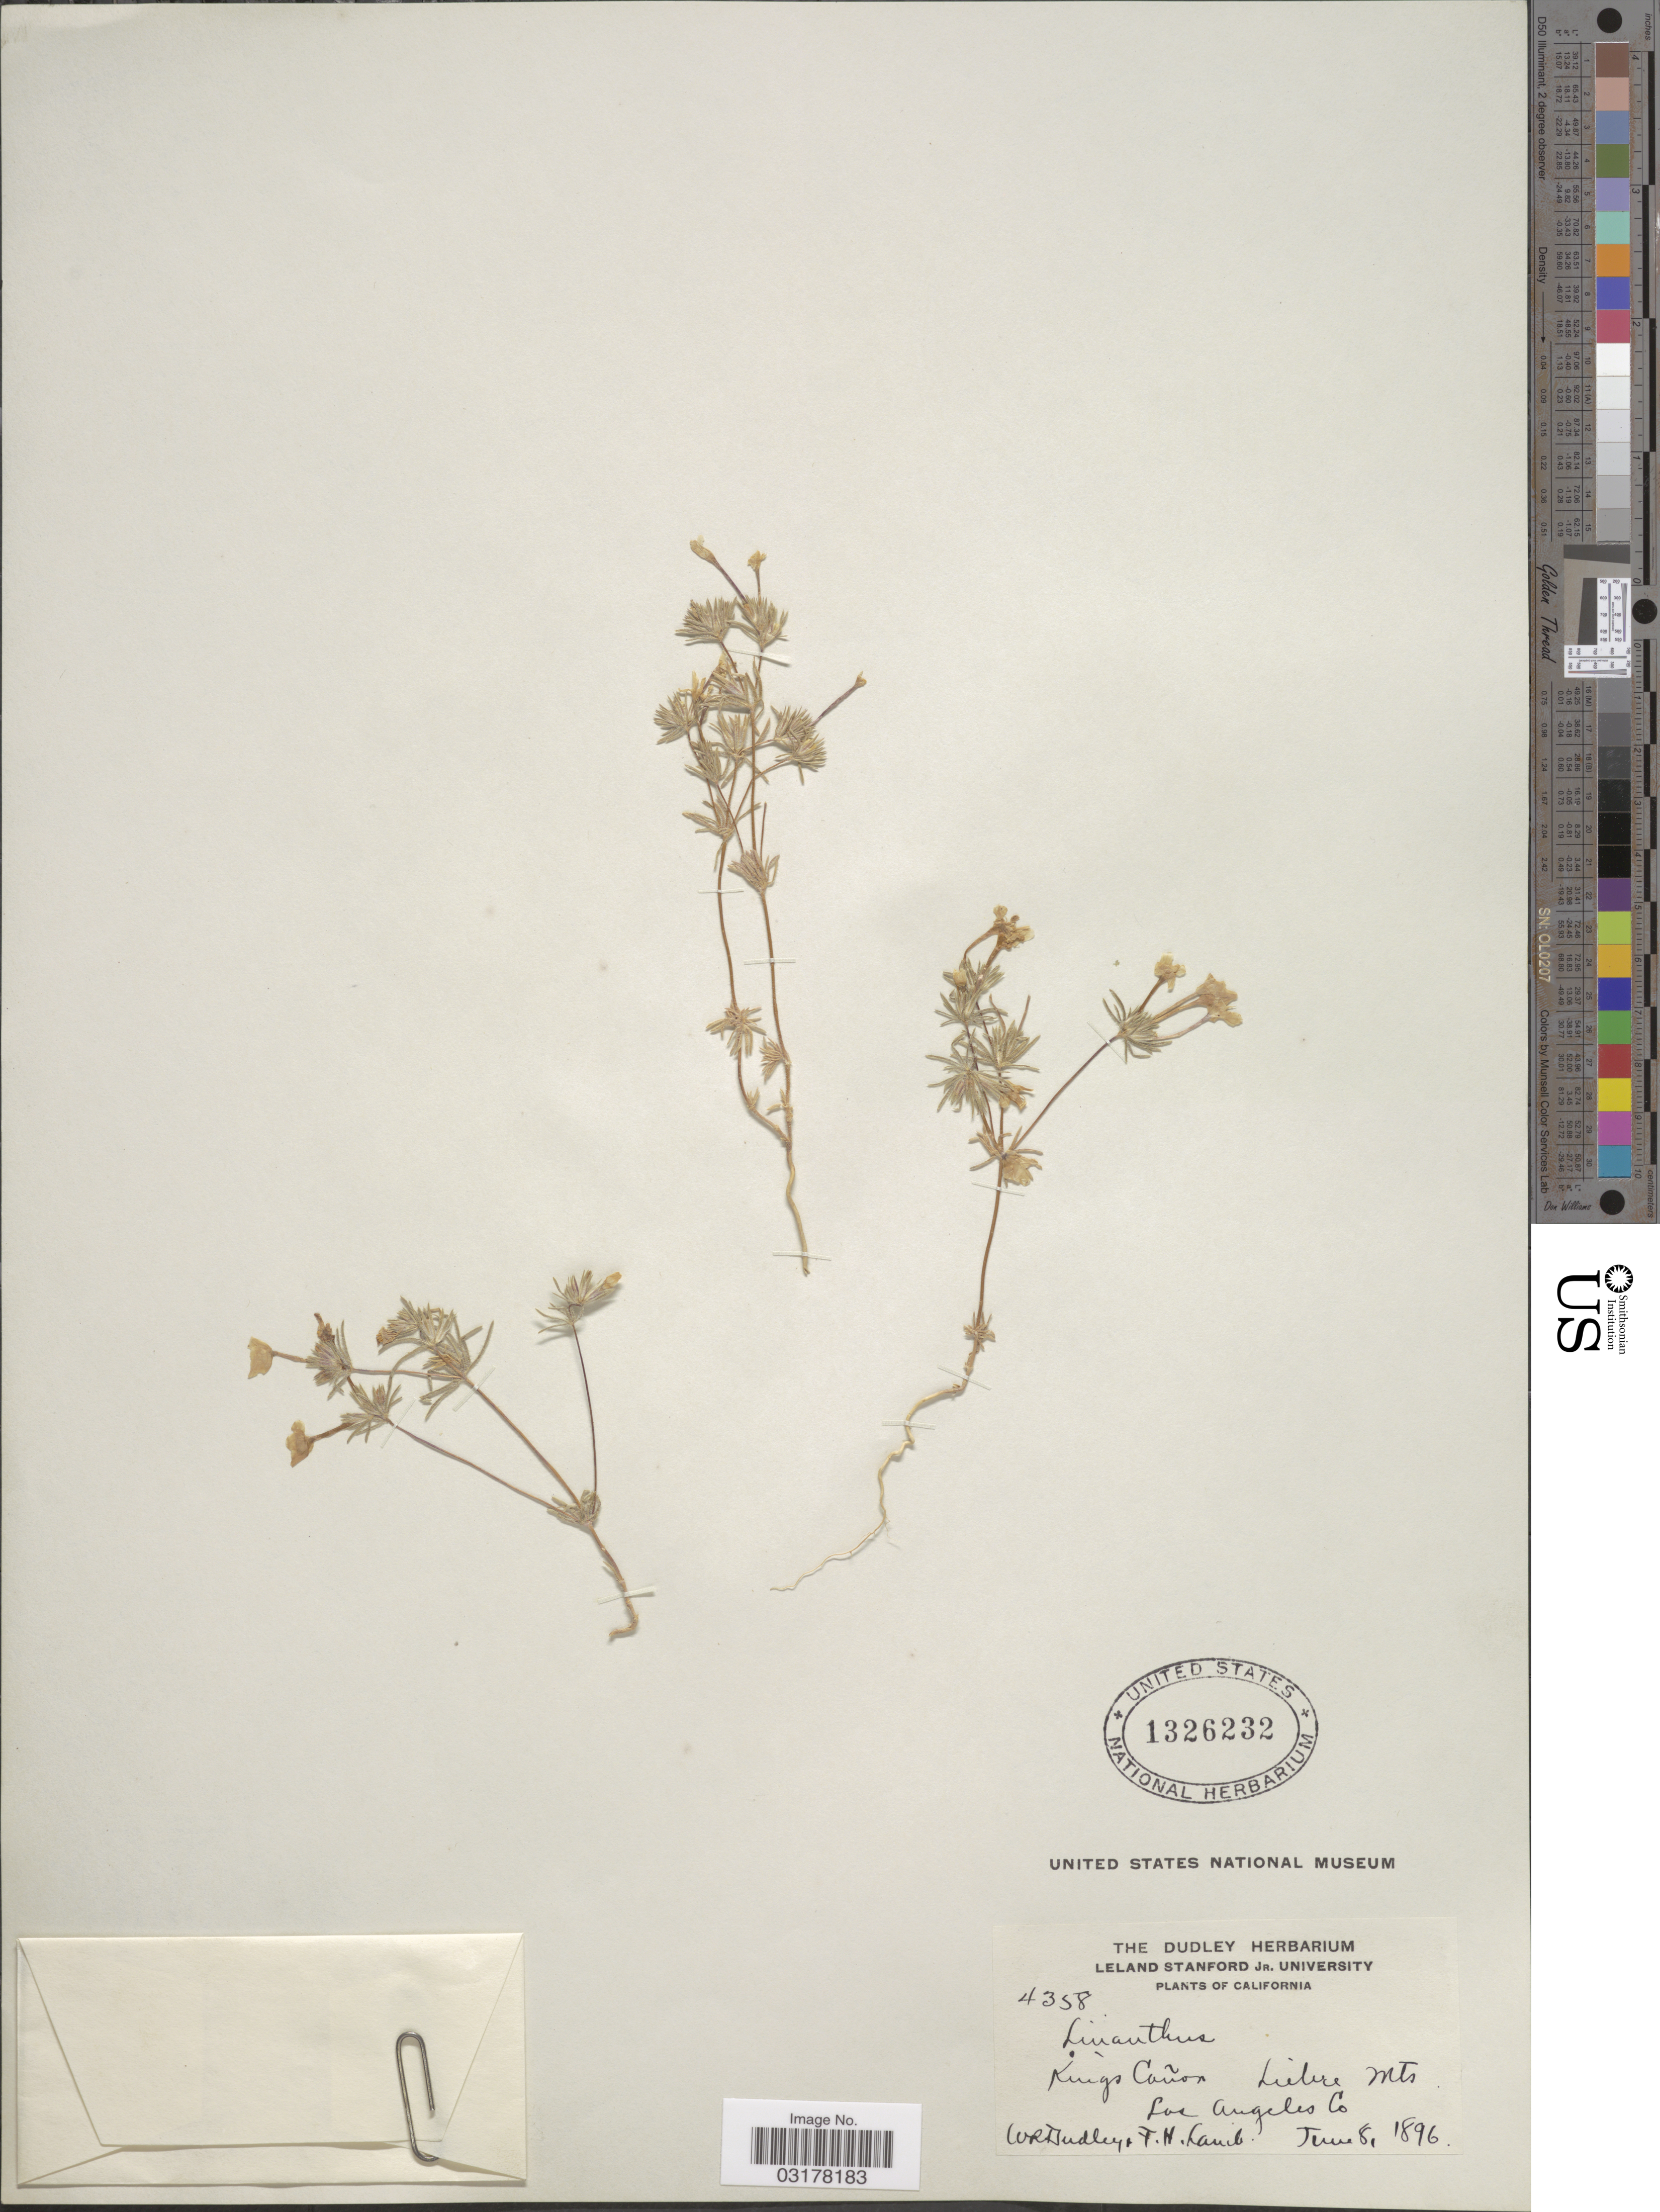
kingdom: Plantae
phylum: Tracheophyta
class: Magnoliopsida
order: Ericales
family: Polemoniaceae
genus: Leptosiphon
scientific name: Leptosiphon breviculus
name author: (A. Gray) J.M. Porter & L.A. Johnson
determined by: Strong, Mark T., (BOT), Smithsonian Institution - National Museum of Natural History (UNITED STATES)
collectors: W. Dudley & F. H. Lamb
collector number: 4358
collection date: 1896-06-08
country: United States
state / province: California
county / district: Los Angeles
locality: Kings Cañon. Liebre Mts. Los Angeles Co.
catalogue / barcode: US 1326232